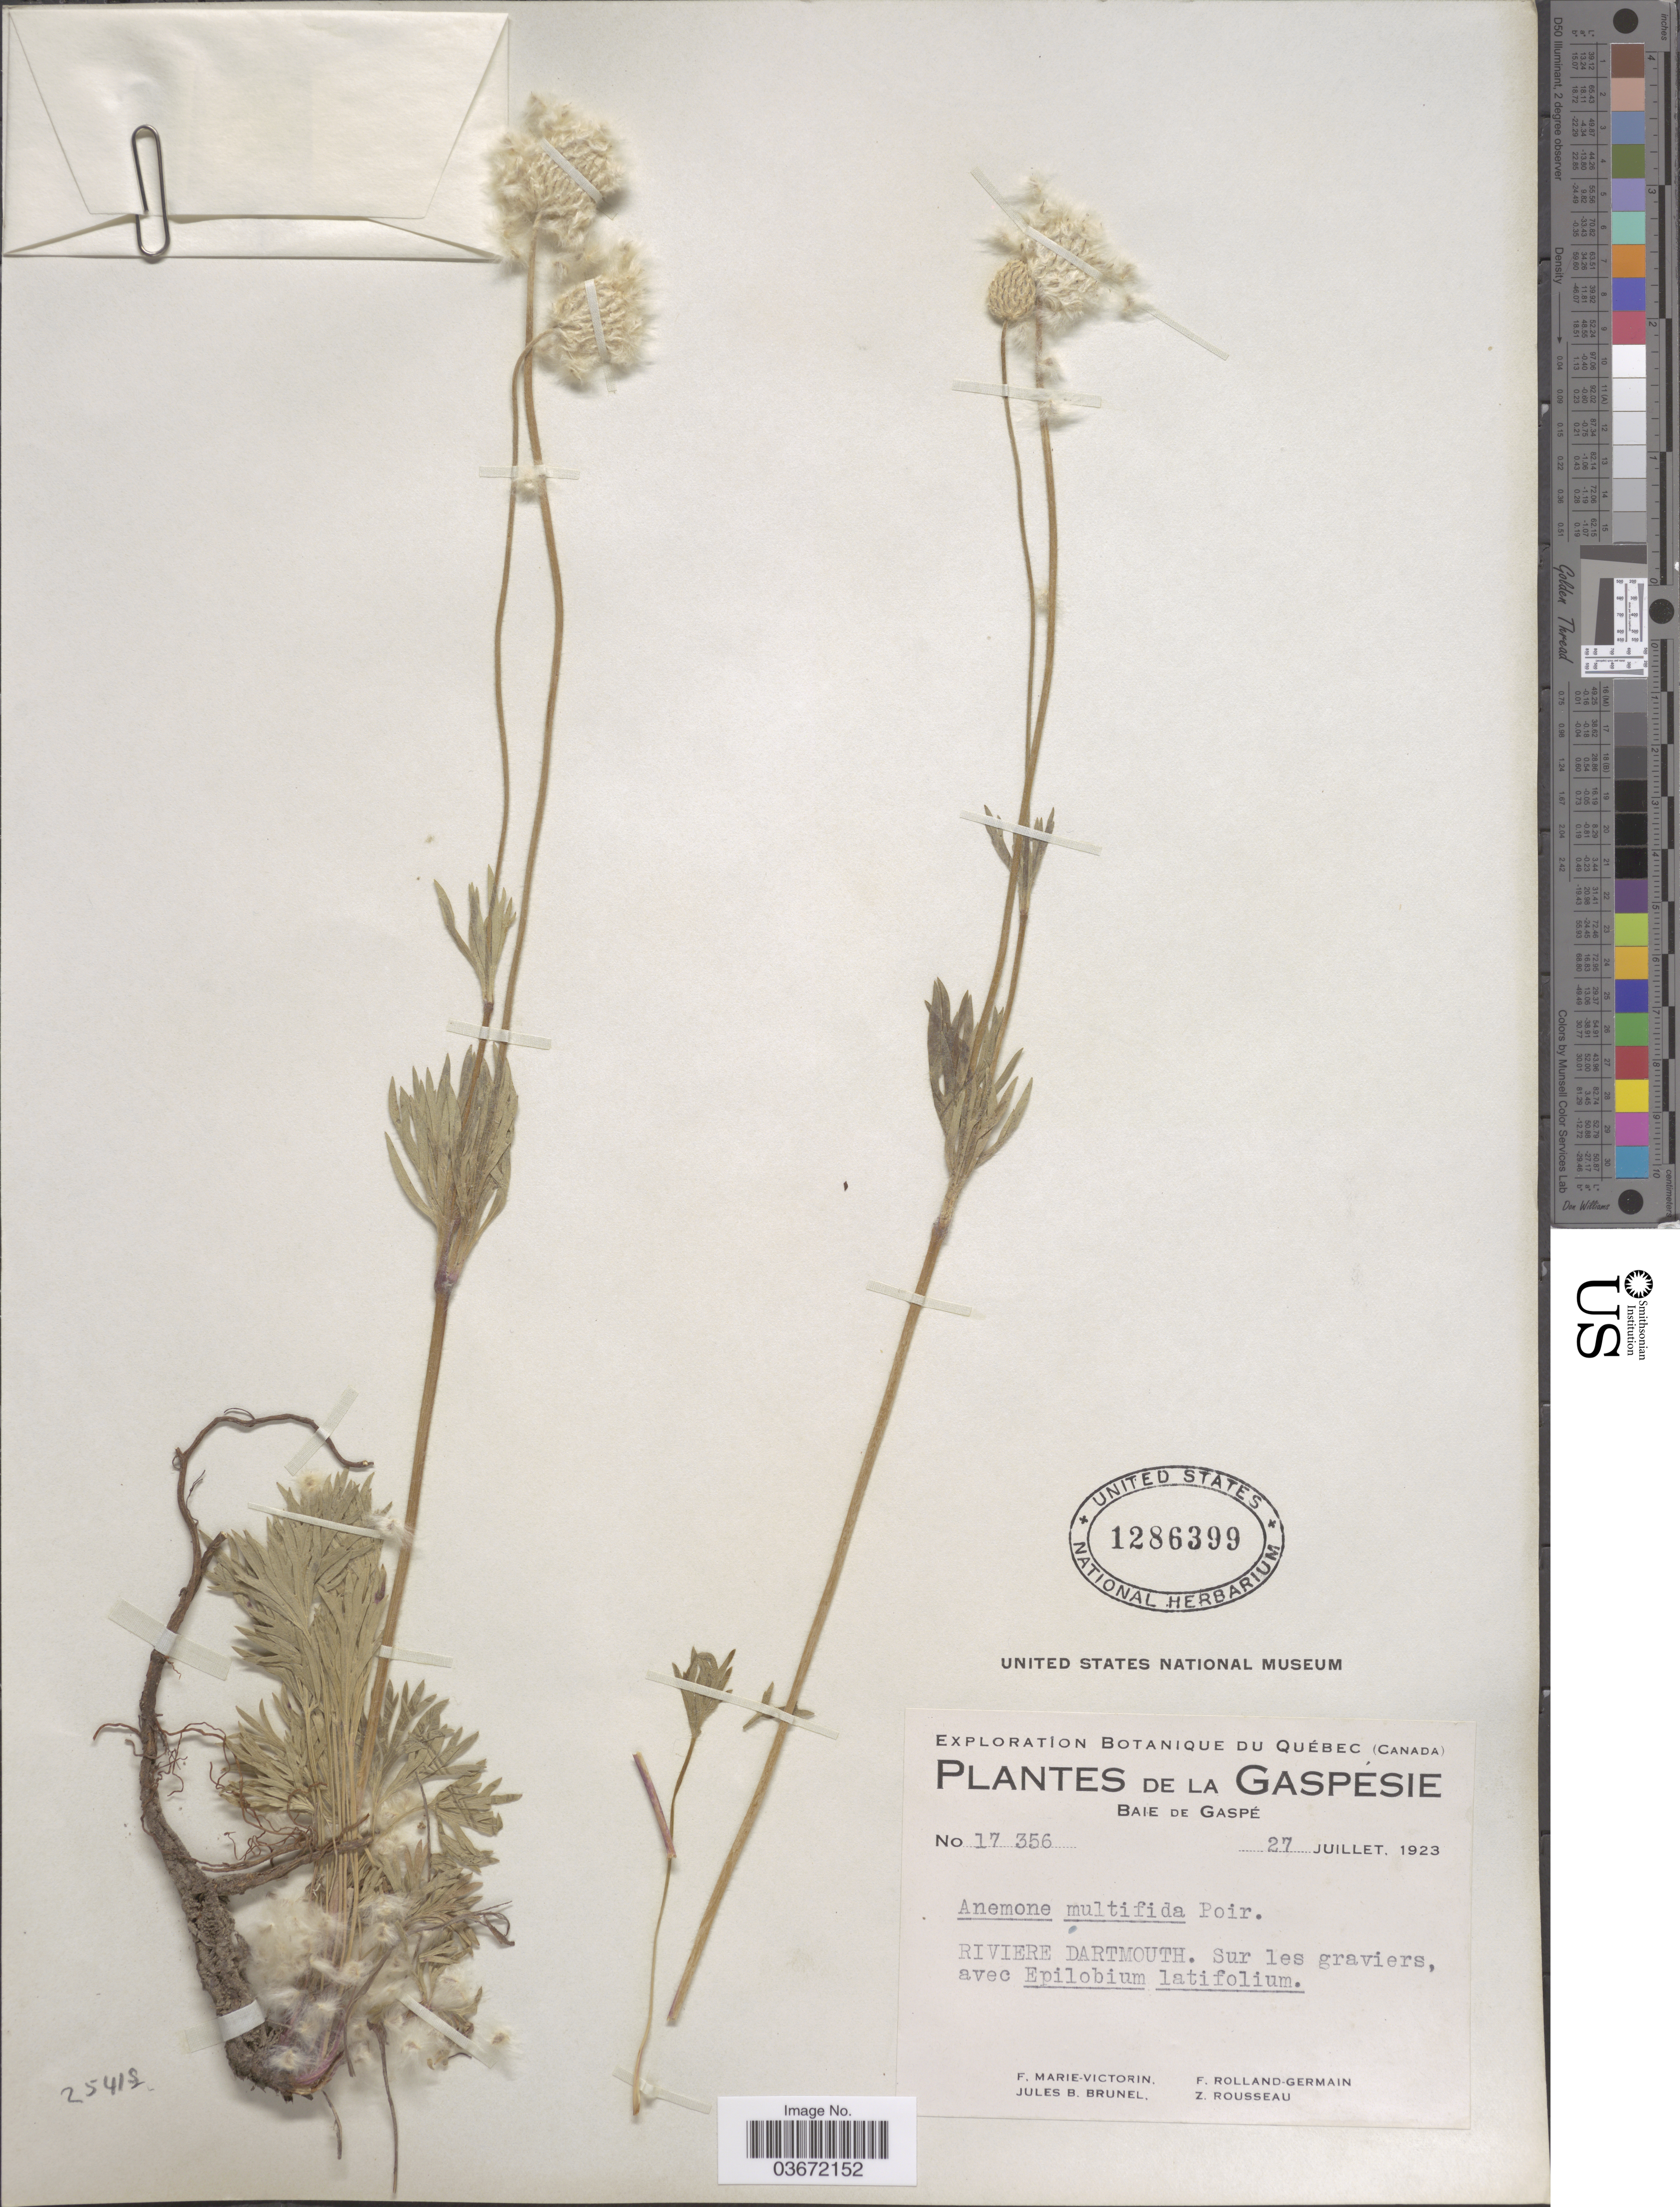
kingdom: Plantae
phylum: Tracheophyta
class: Magnoliopsida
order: Ranunculales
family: Ranunculaceae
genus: Anemone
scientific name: Anemone multifida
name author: Poir.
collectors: F. Marie-Victorin, J. Brunel, Rolland-Germain & Z. Rousseau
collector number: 17356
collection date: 1923-07-27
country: Canada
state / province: Quebec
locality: Gaspésie. Baie de Gaspé. Riviere Dartmouth.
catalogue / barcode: US 1286399